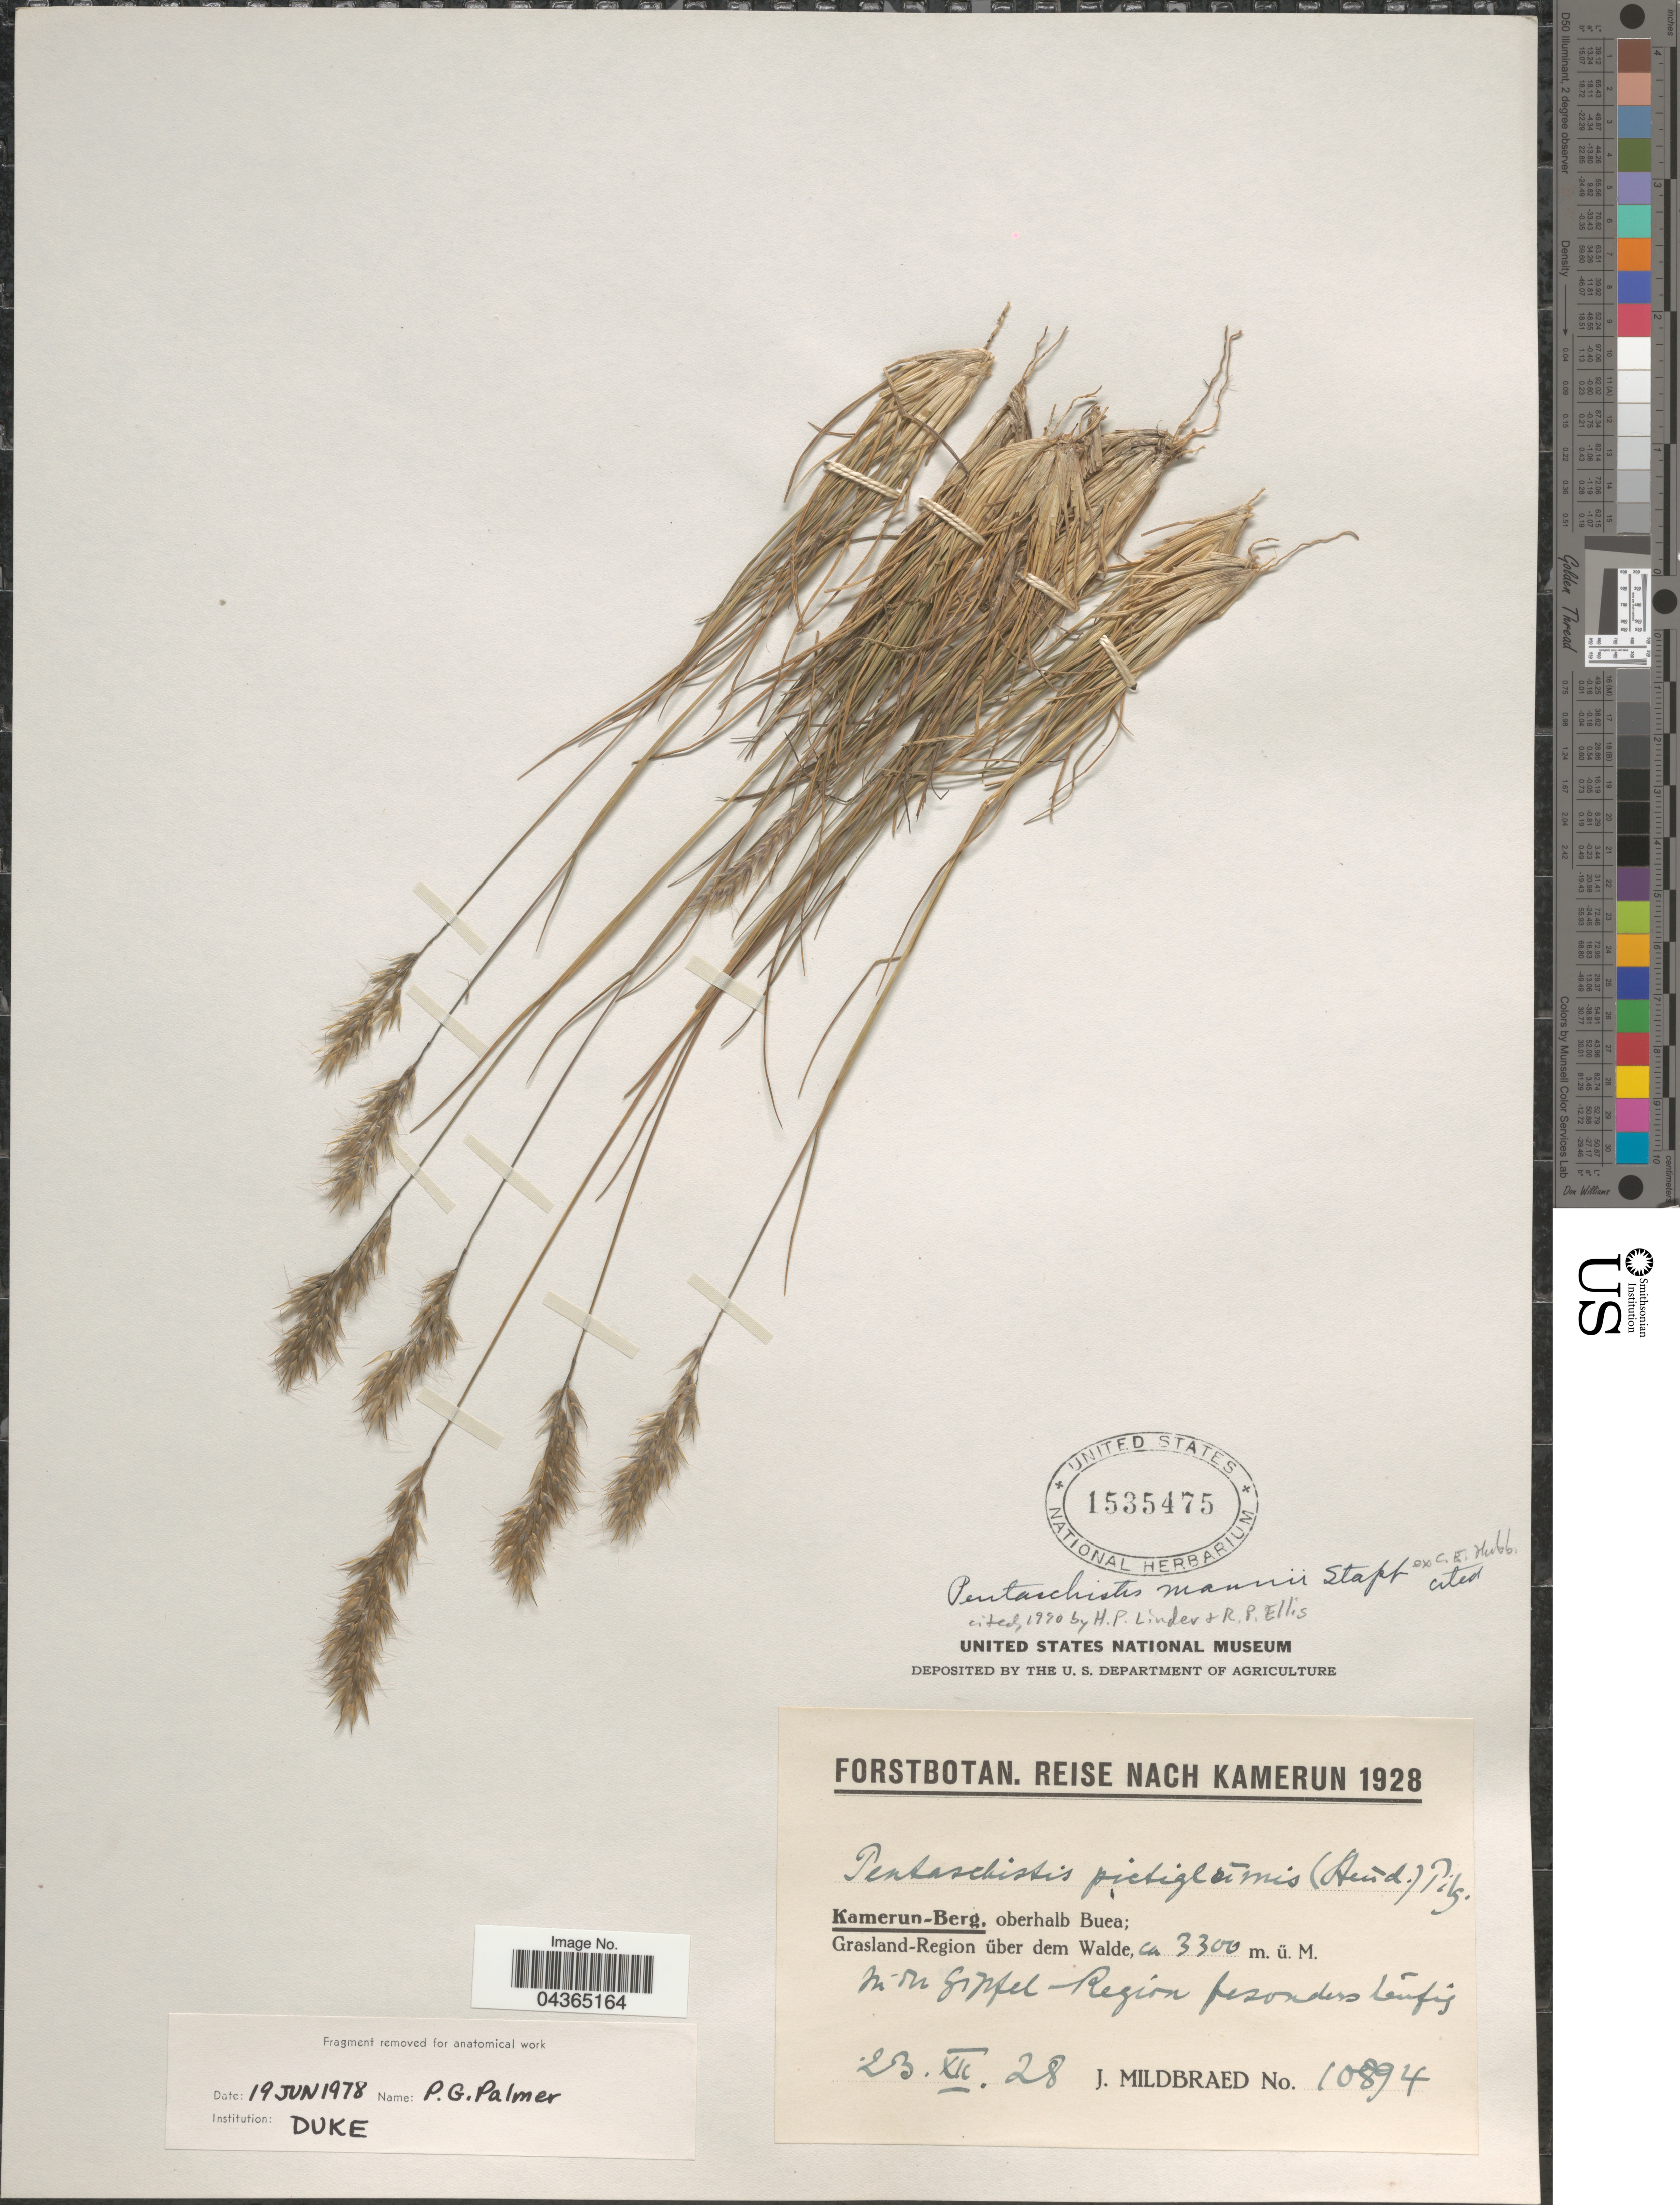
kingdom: Plantae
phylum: Tracheophyta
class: Liliopsida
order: Poales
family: Poaceae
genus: Pentameris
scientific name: Pentameris pictigluma var. mannii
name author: (Stapf ex C. E. Hubb.) Galley & H.P. Linder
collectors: J. Mildbraed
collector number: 10894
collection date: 1928-12-23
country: Cameroon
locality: Forstbotan. Reise nach Kamerun 1928. Kamerun-Berg, oberhalb Buea; Grasland-Region über dem Walde. [illegible text] Gipfel Region besonders läufig.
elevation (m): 3300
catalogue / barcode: US 1535475